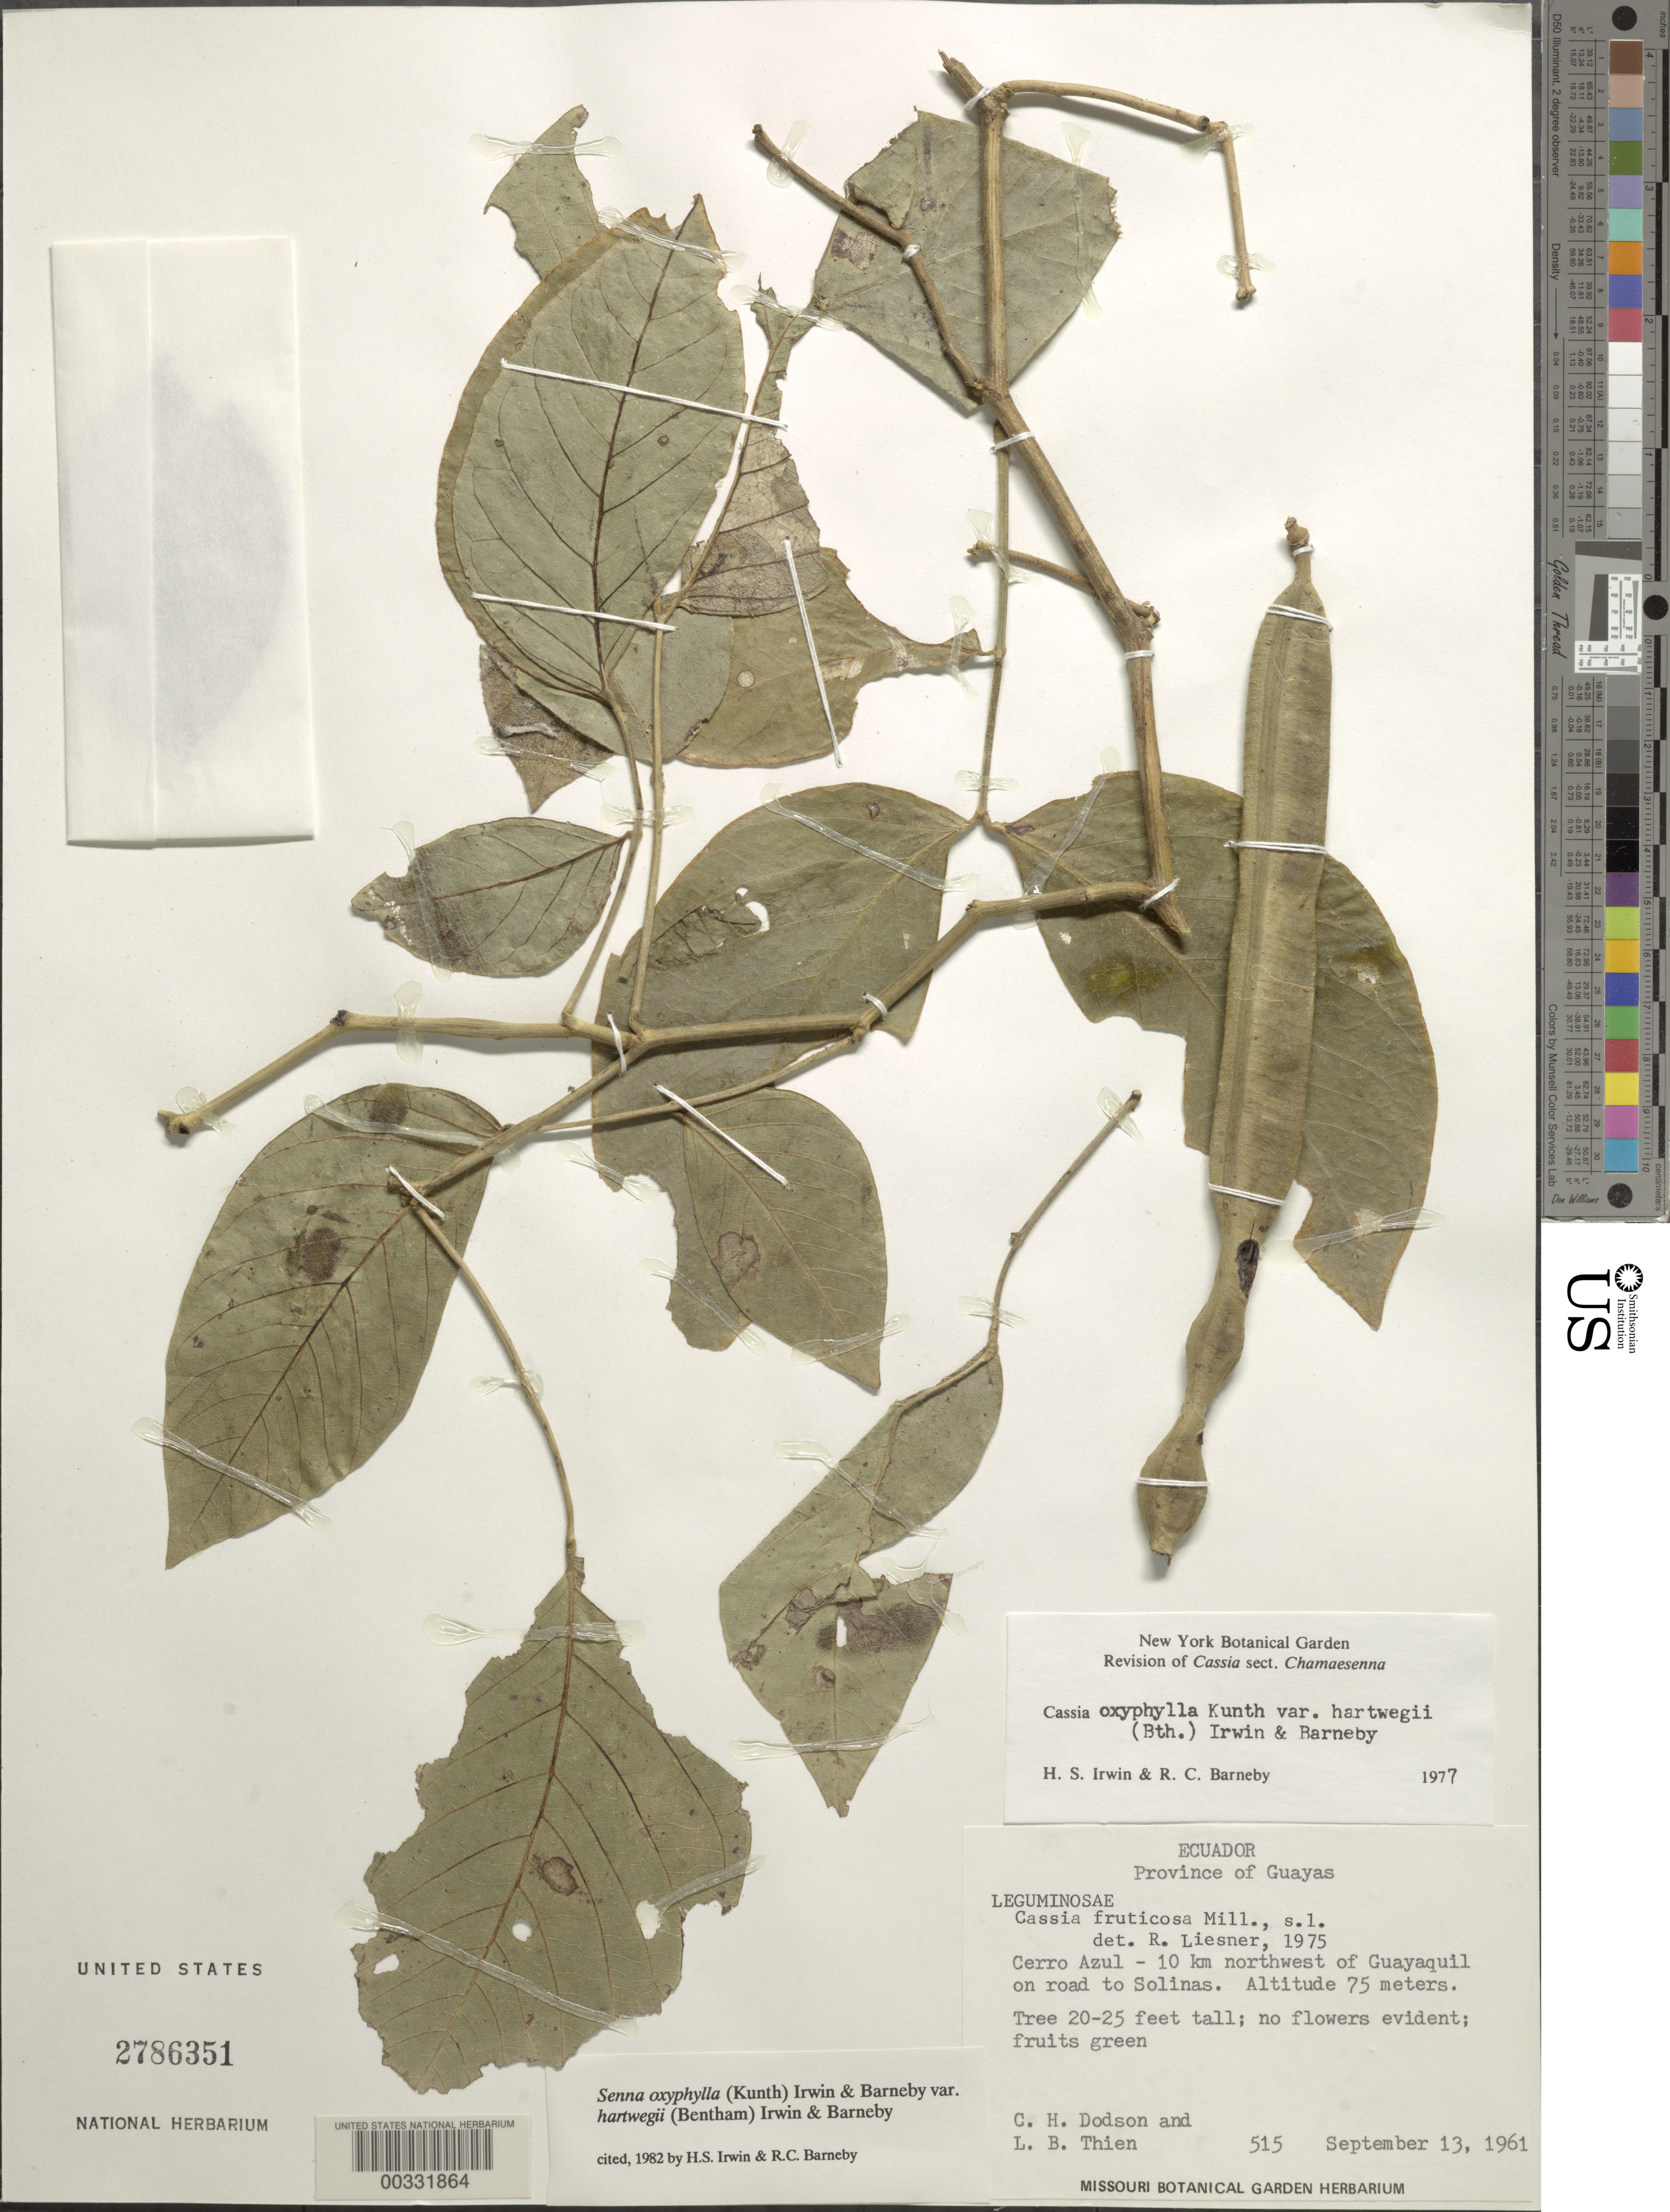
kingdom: Plantae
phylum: Tracheophyta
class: Magnoliopsida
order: Fabales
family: Fabaceae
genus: Senna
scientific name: Senna oxyphylla var. hartwegii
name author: (Benth.) H.S. Irwin & Barneby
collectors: C. H. Dodson & L. Thien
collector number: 515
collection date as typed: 13 Sep 1961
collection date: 1961-09-13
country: Ecuador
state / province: Guayas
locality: Cerro Azul, 10 km NW of Guayaquil on road to Salinas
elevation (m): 75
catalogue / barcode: US 2786351